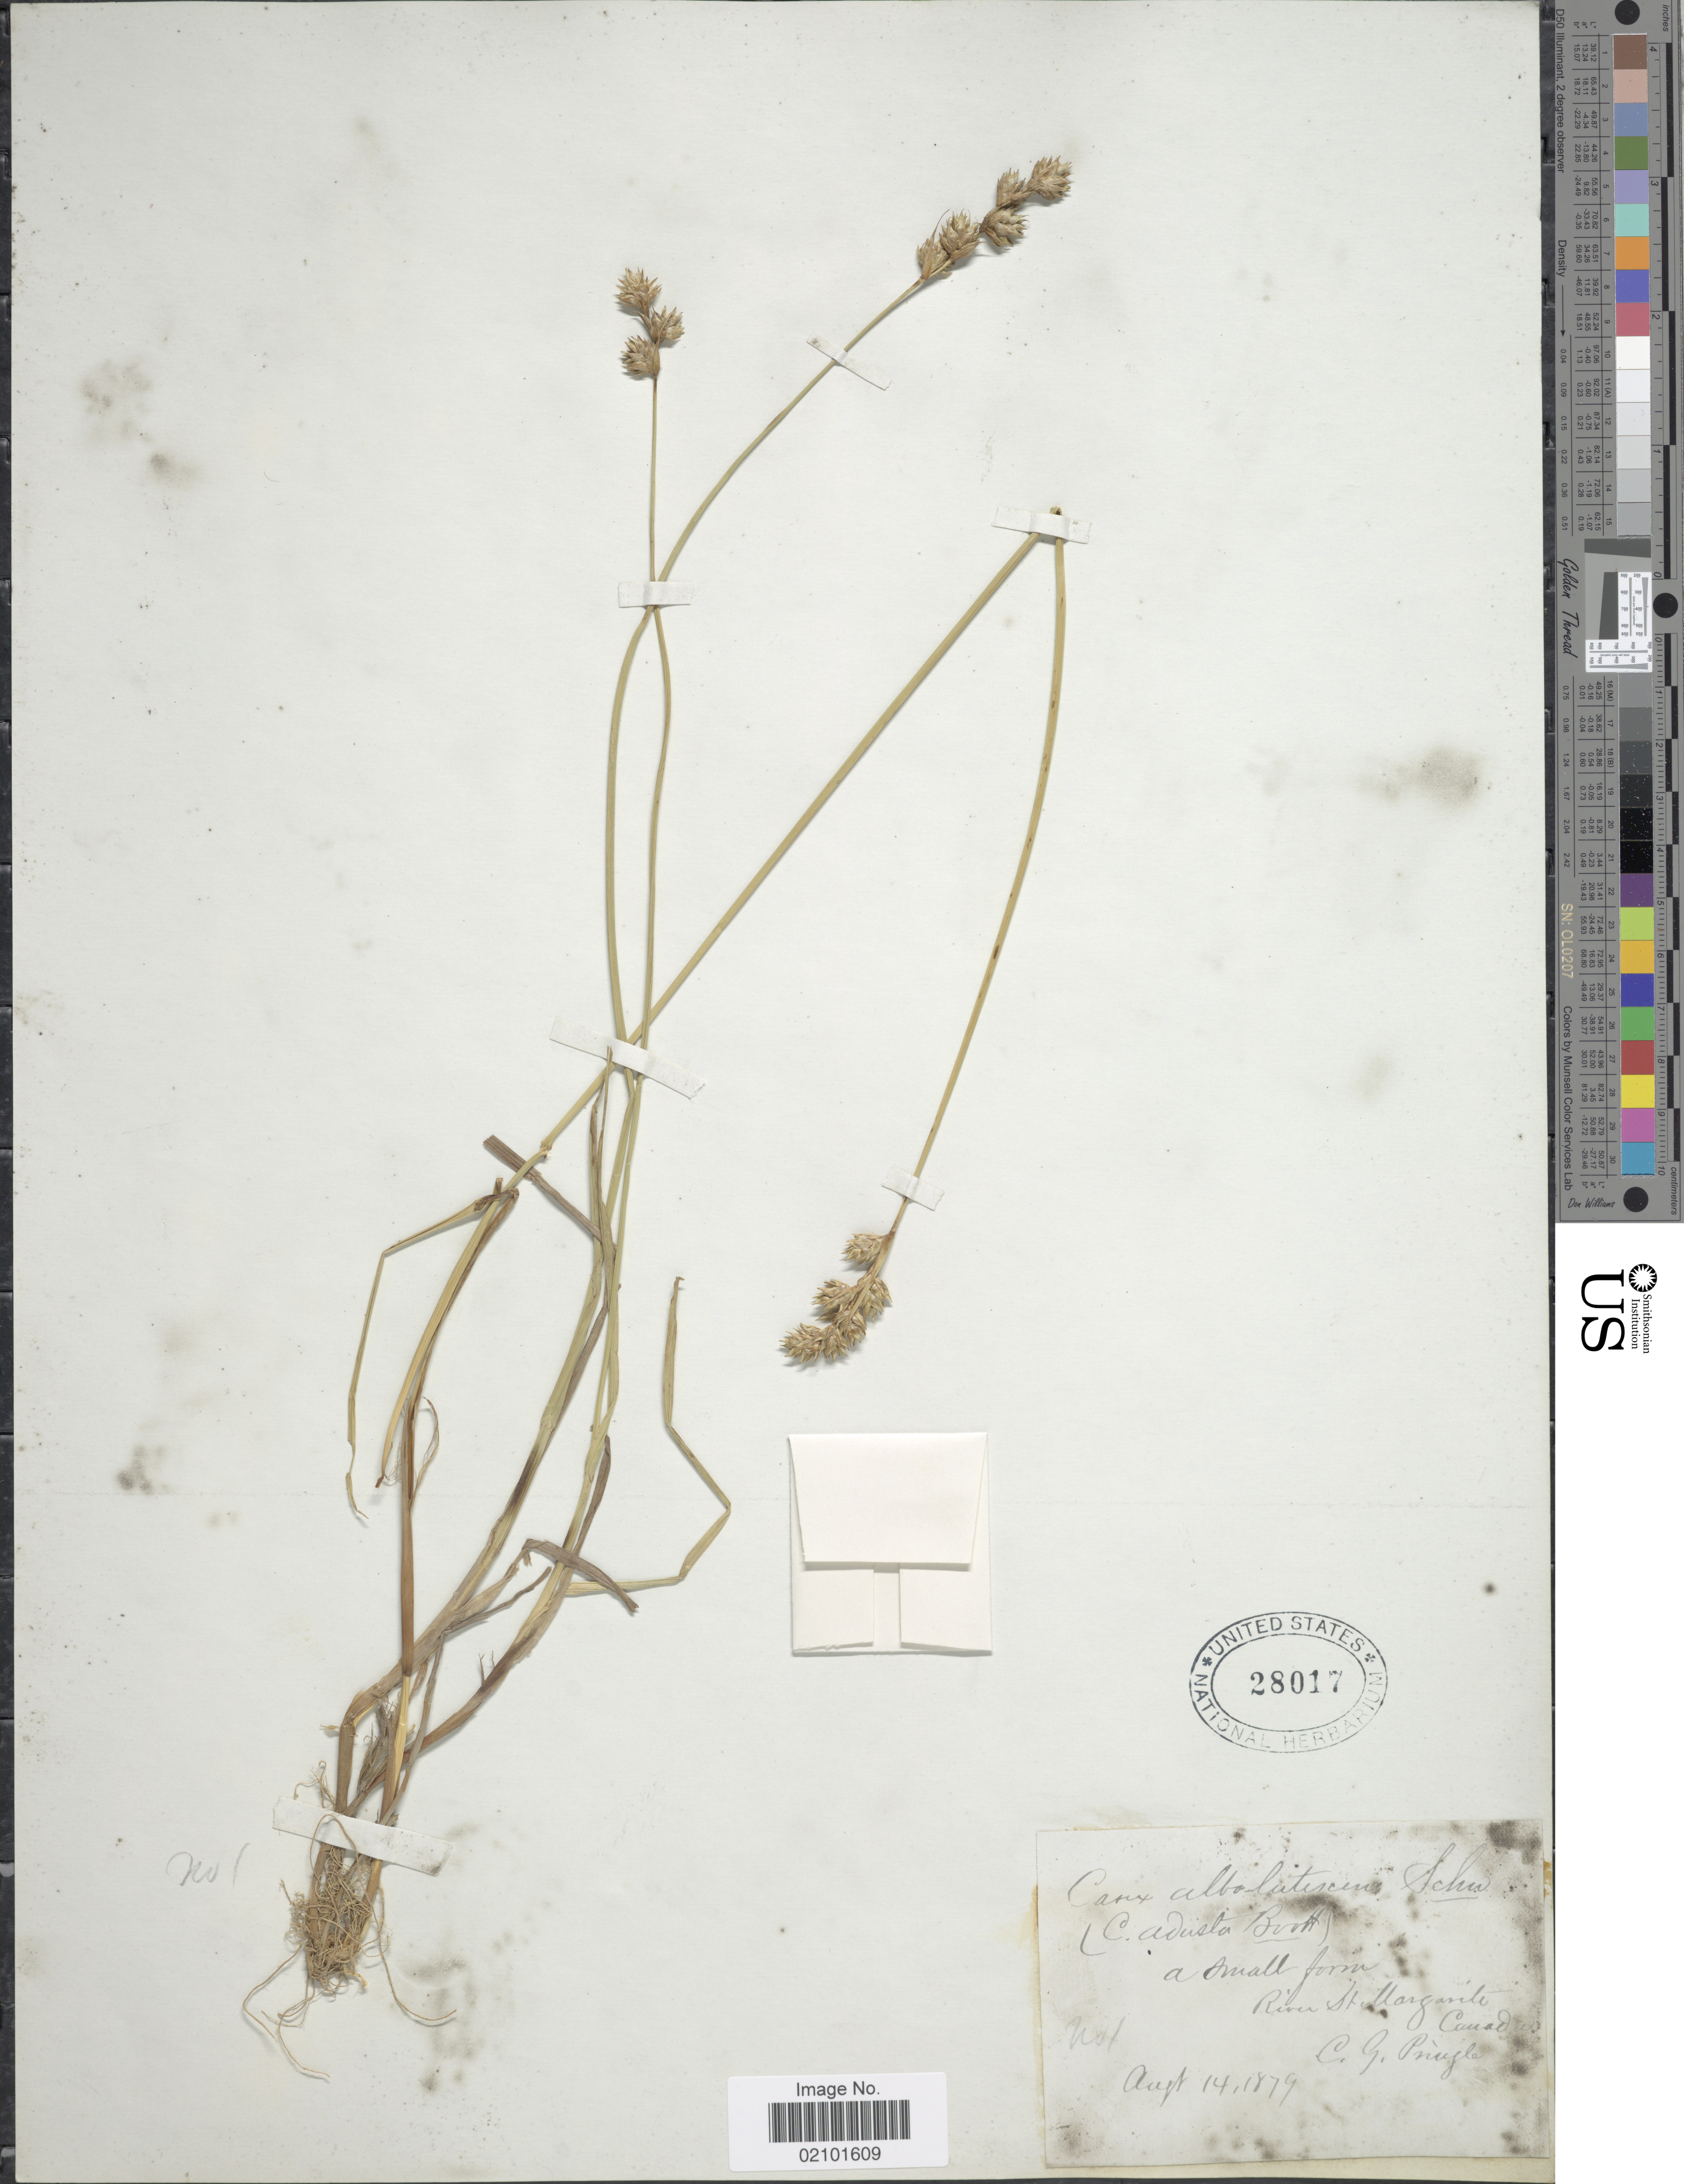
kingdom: Plantae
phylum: Tracheophyta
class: Liliopsida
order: Poales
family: Cyperaceae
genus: Carex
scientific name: Carex adusta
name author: Boott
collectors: C. G. Pringle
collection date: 1879-08-14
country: Canada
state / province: Quebec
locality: River St. Margarite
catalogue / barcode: US 28017